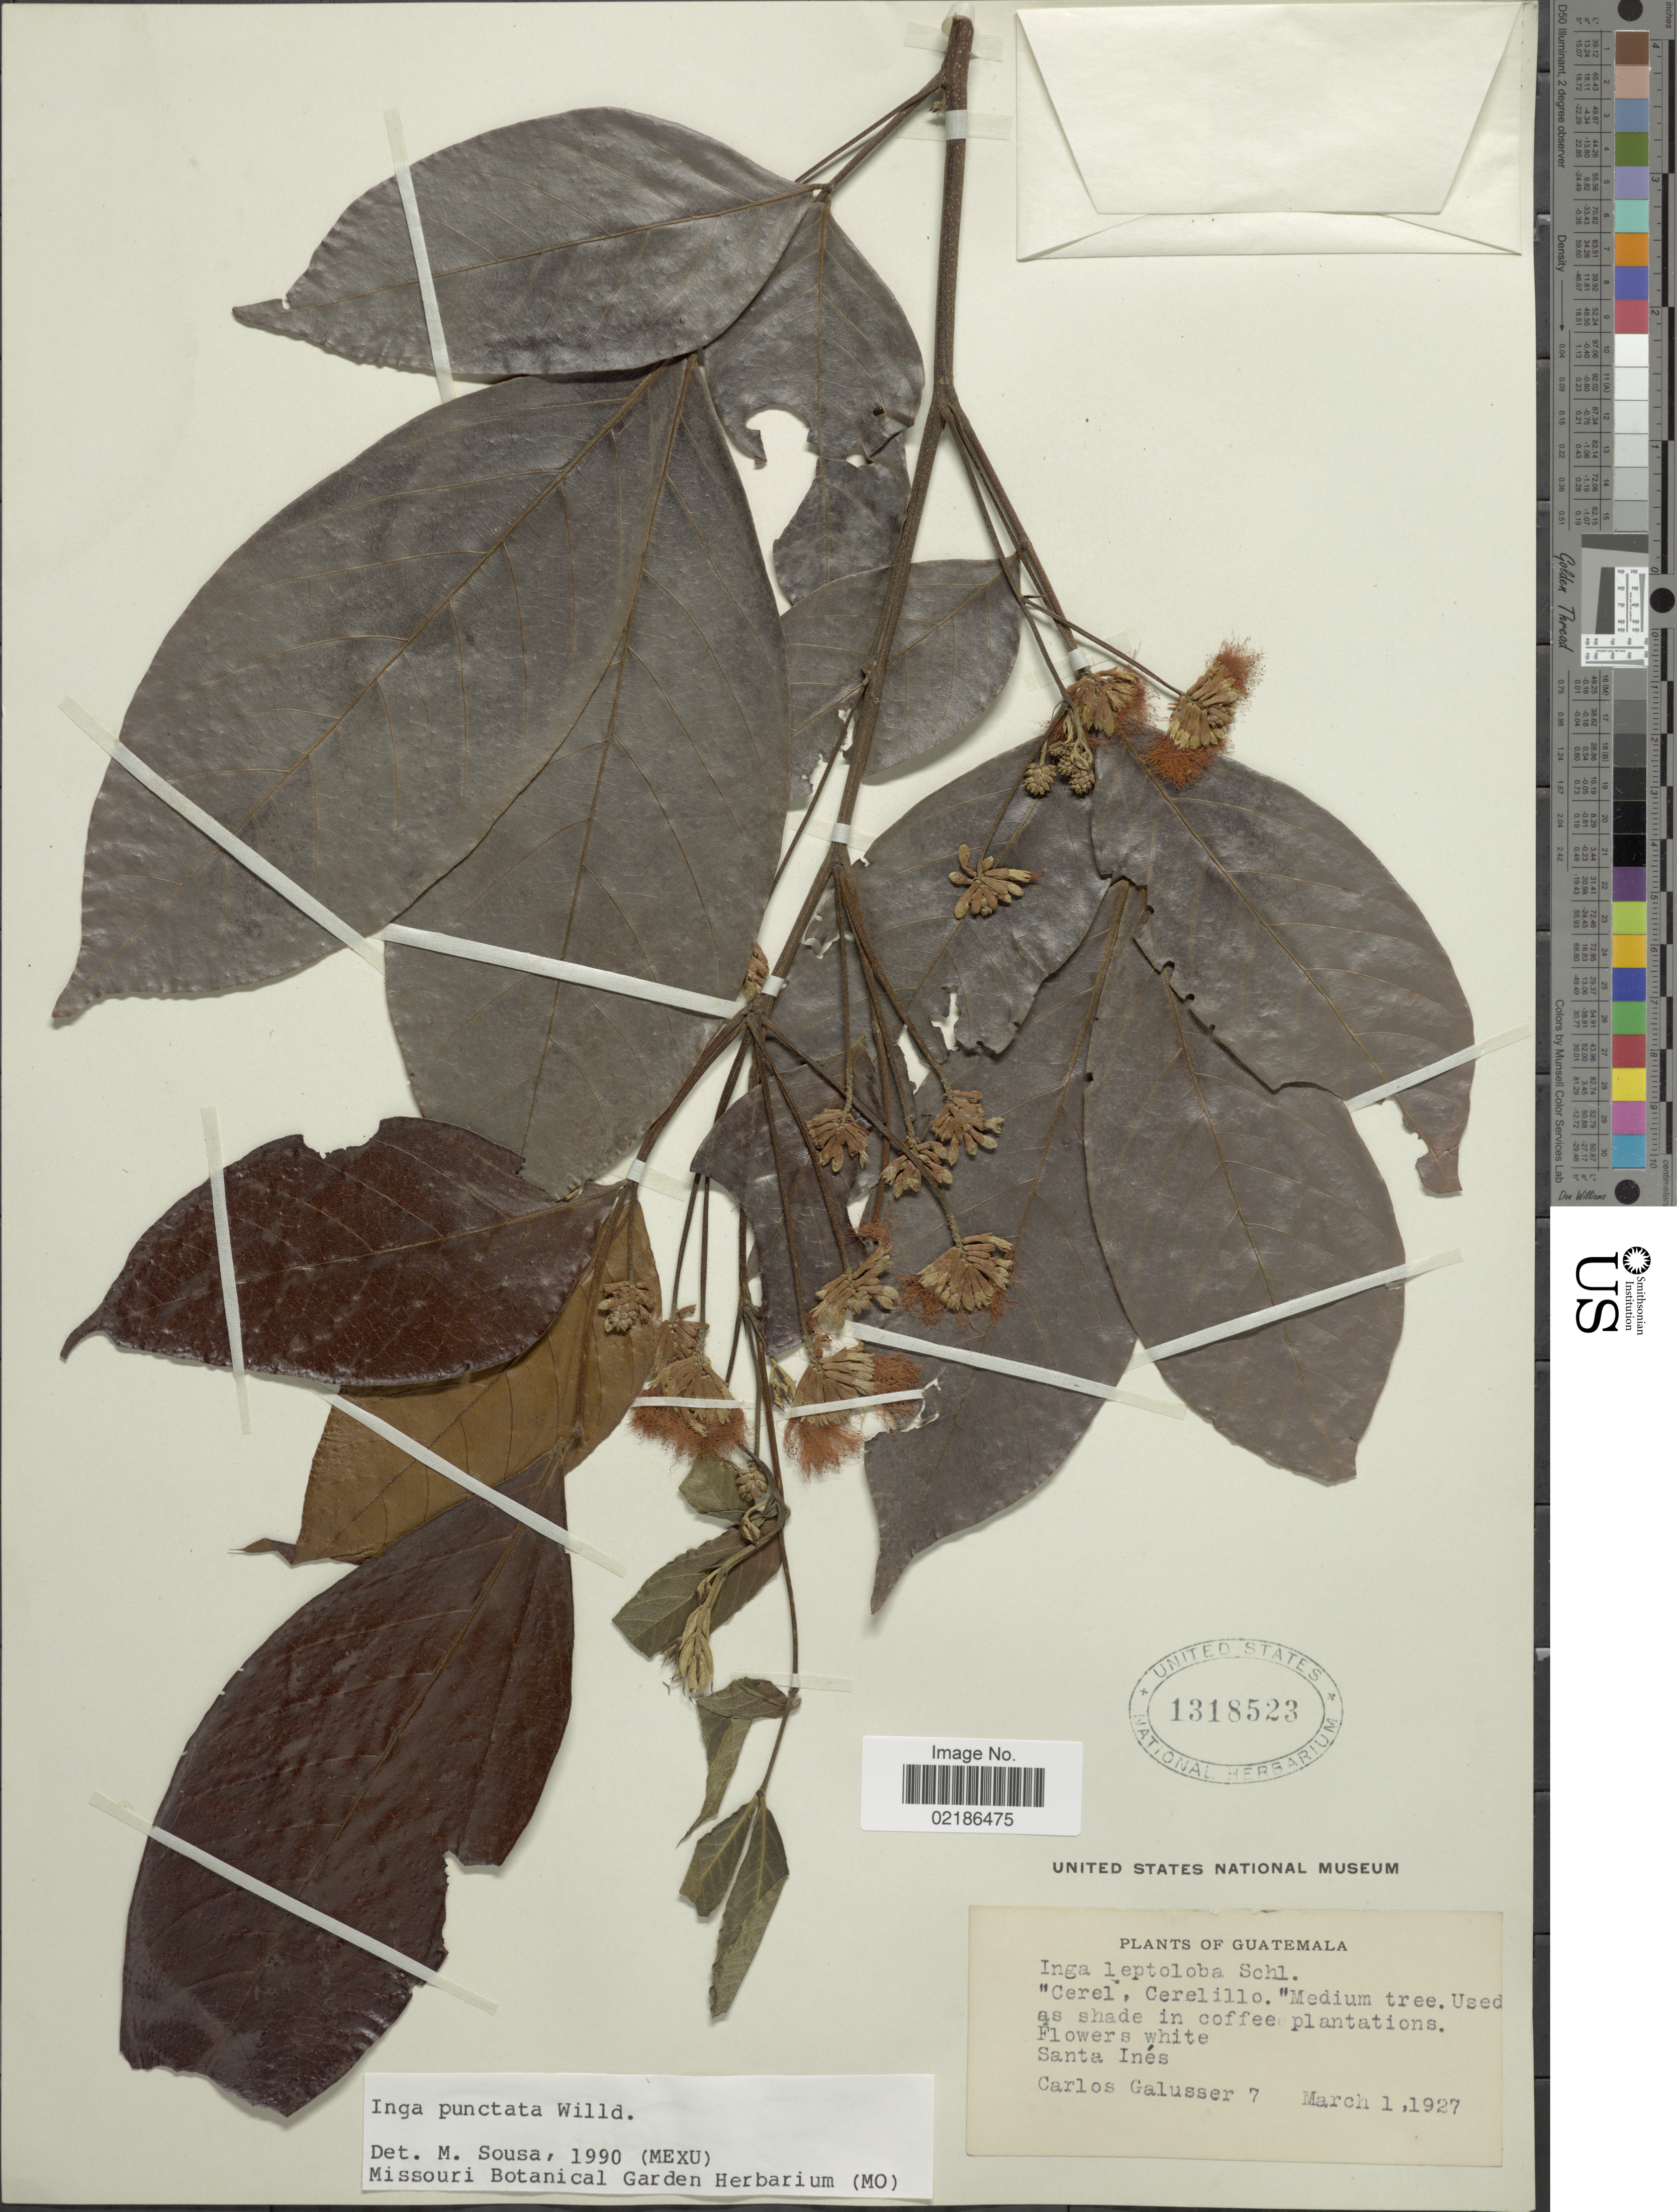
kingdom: Plantae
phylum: Tracheophyta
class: Magnoliopsida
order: Fabales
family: Fabaceae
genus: Inga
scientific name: Inga punctata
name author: Willd.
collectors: C. Galusser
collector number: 7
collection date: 1927-03-01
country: Guatemala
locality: Santa Ines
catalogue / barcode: US 1318523